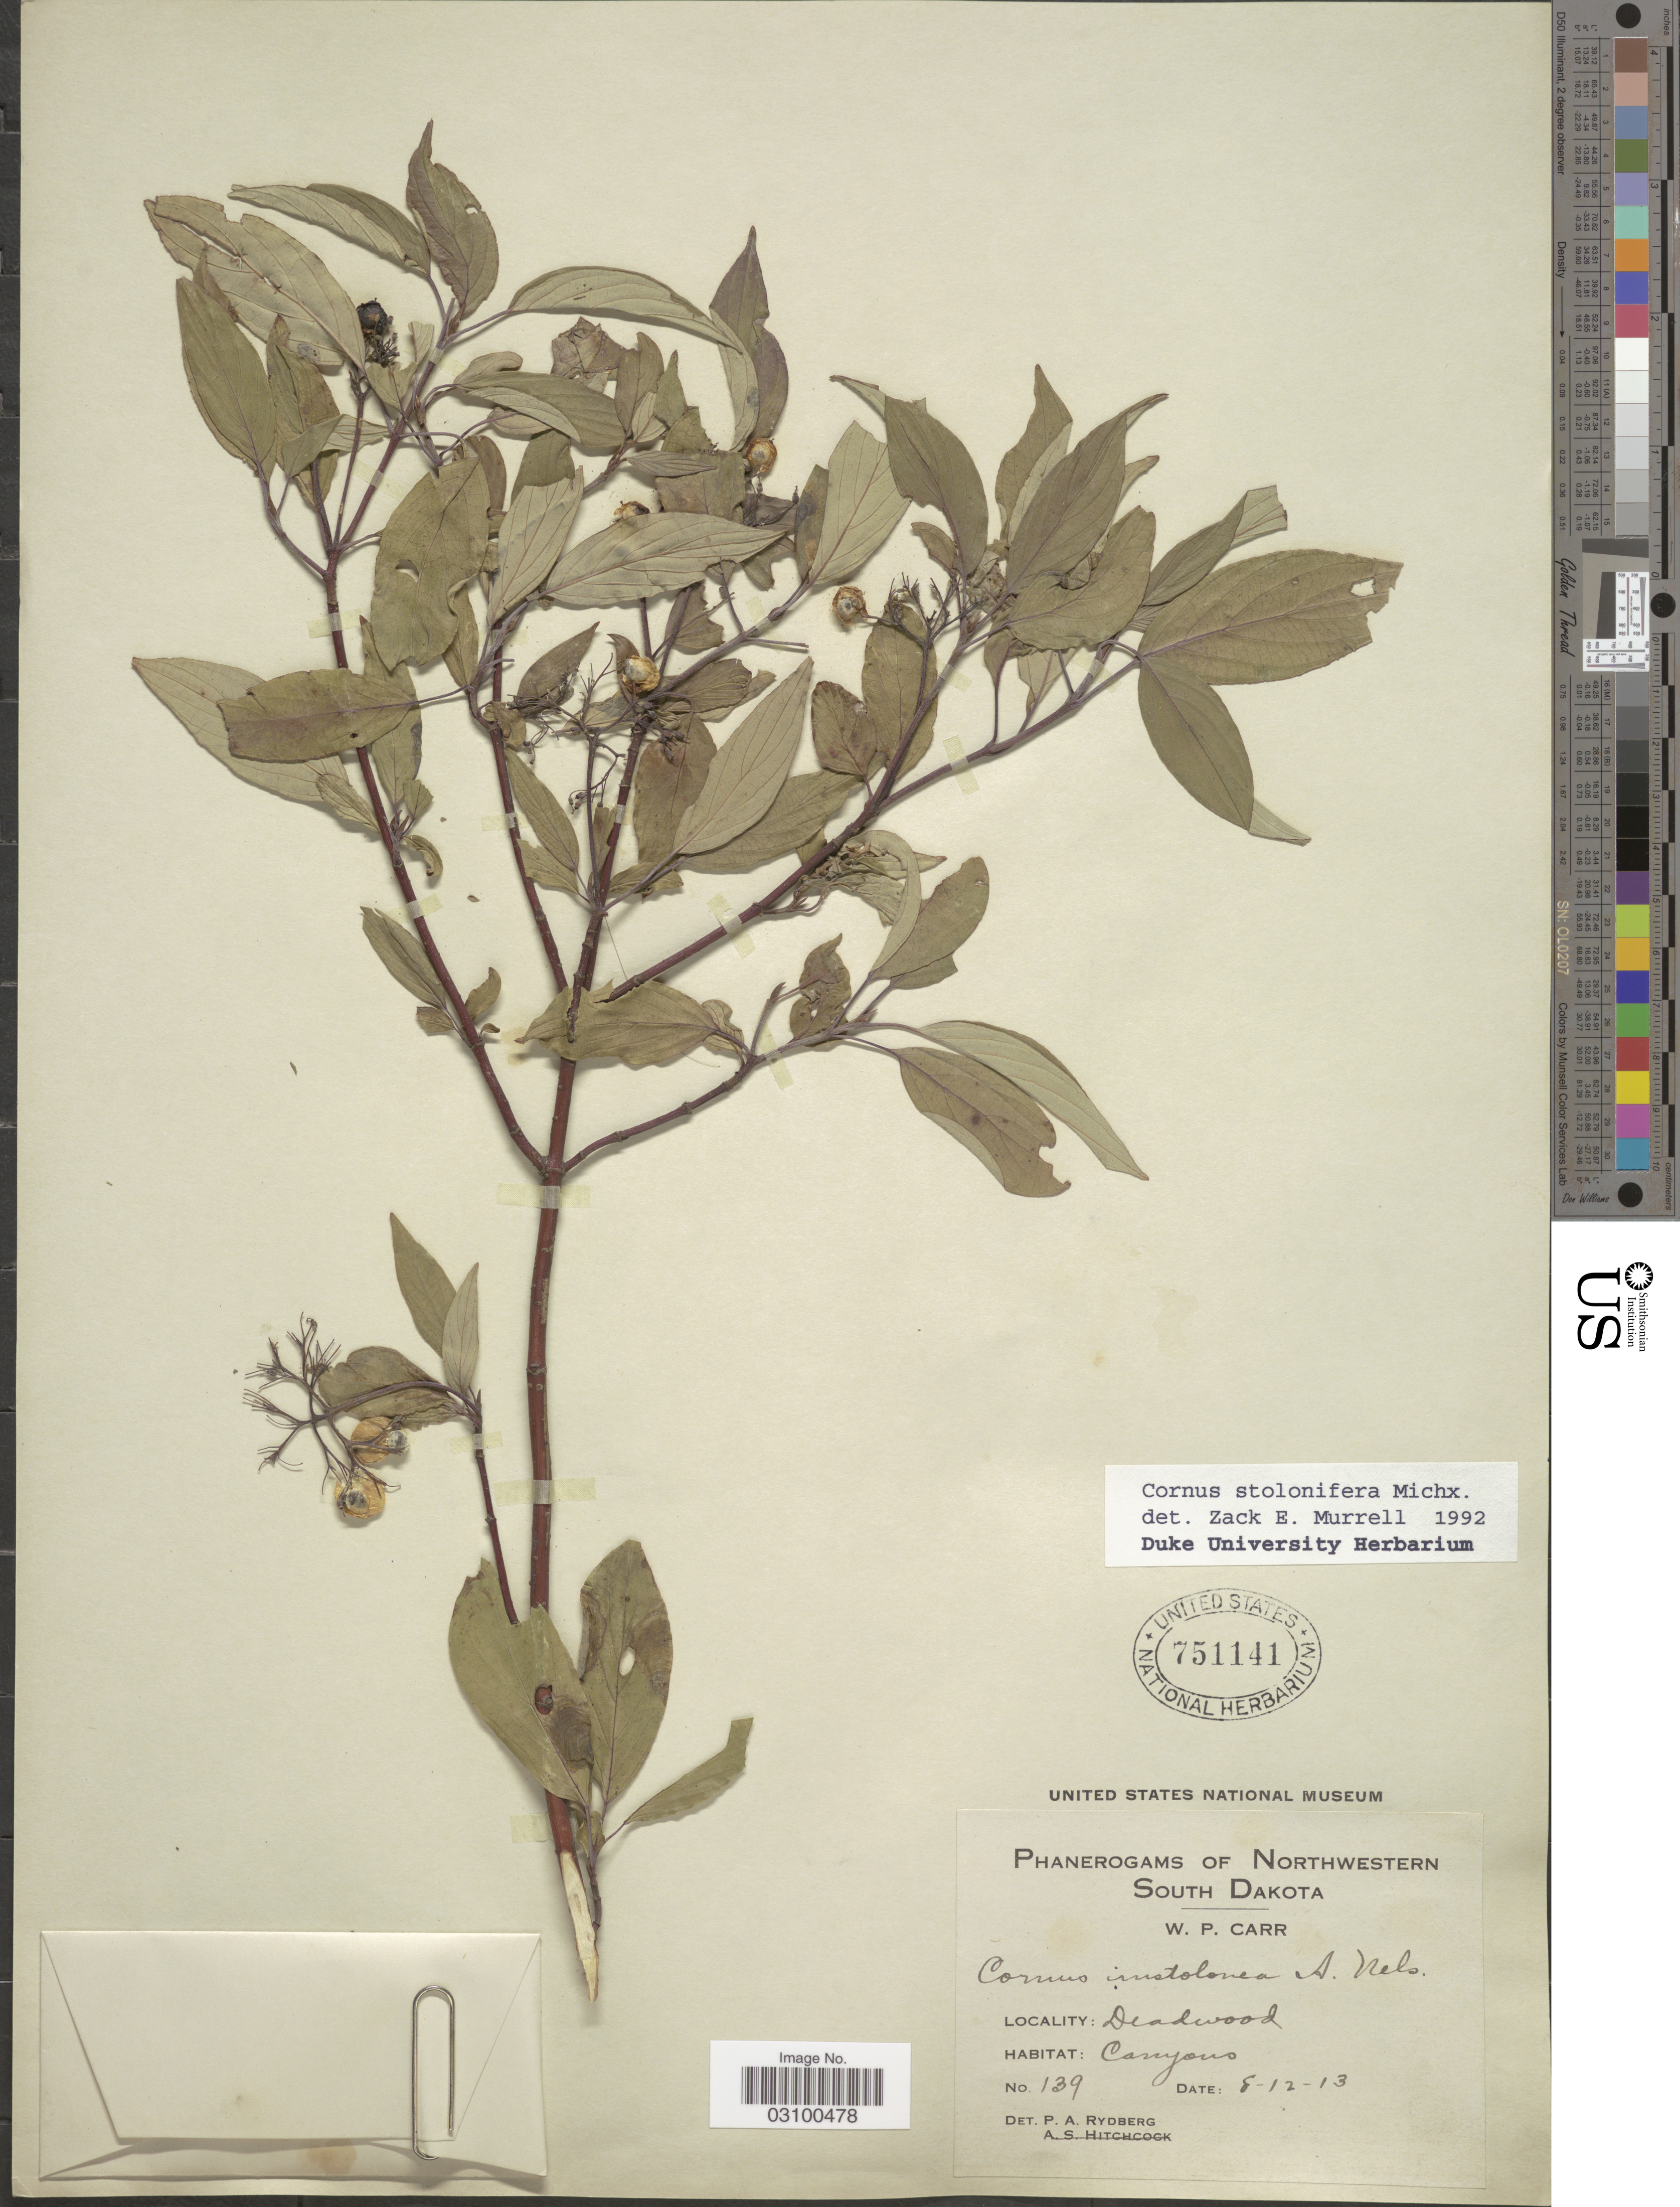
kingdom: Plantae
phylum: Tracheophyta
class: Magnoliopsida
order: Cornales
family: Cornaceae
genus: Cornus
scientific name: Cornus sericea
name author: L.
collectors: W. Carr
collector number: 139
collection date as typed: Transcribed d/m/y: 12/8/13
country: United States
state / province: South Dakota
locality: Northwestern South Dakota. Deadwood.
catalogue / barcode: US 751141